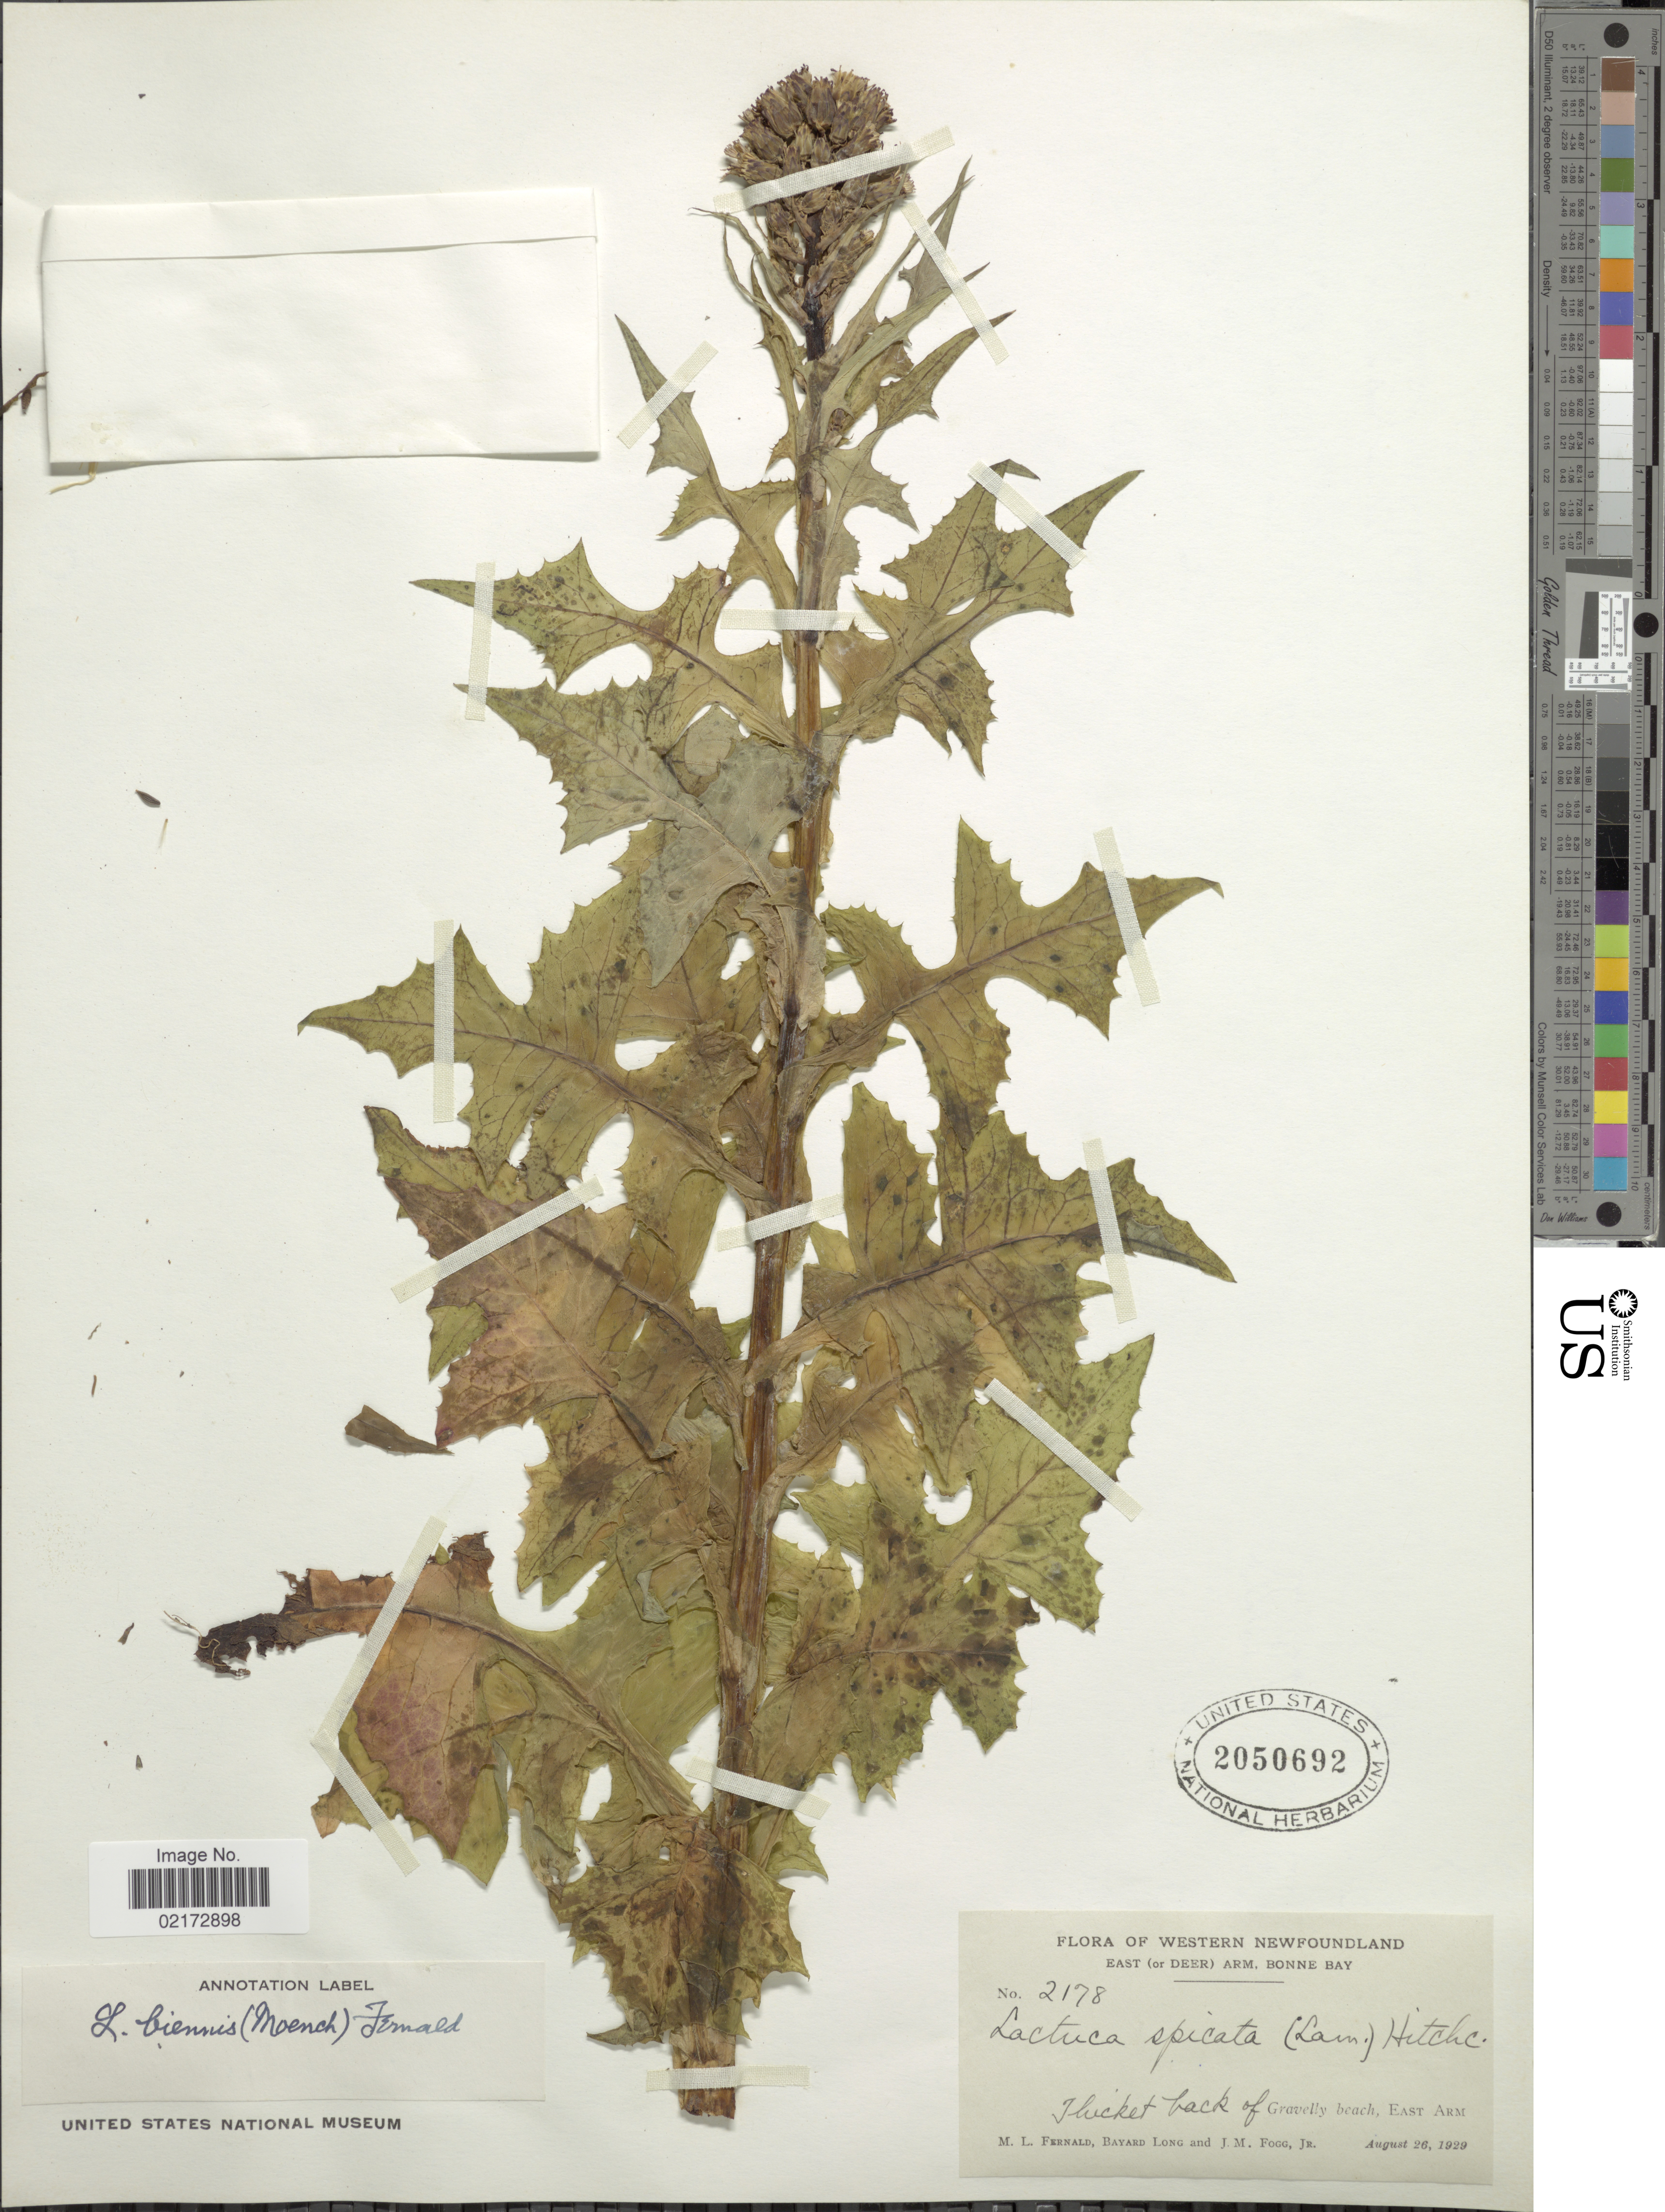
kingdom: Plantae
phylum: Tracheophyta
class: Magnoliopsida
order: Asterales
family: Asteraceae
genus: Lactuca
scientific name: Lactuca biennis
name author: (Moench) Fernald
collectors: M. L. Fernald, B. Long & J. Fogg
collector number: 2178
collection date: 1929-08-26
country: Canada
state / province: Newfoundland and Labrador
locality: Western Newfoundland, East (or Deer) Arm, Bonne Bay, back of Gravelly beach, East Arm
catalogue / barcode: US 2050692